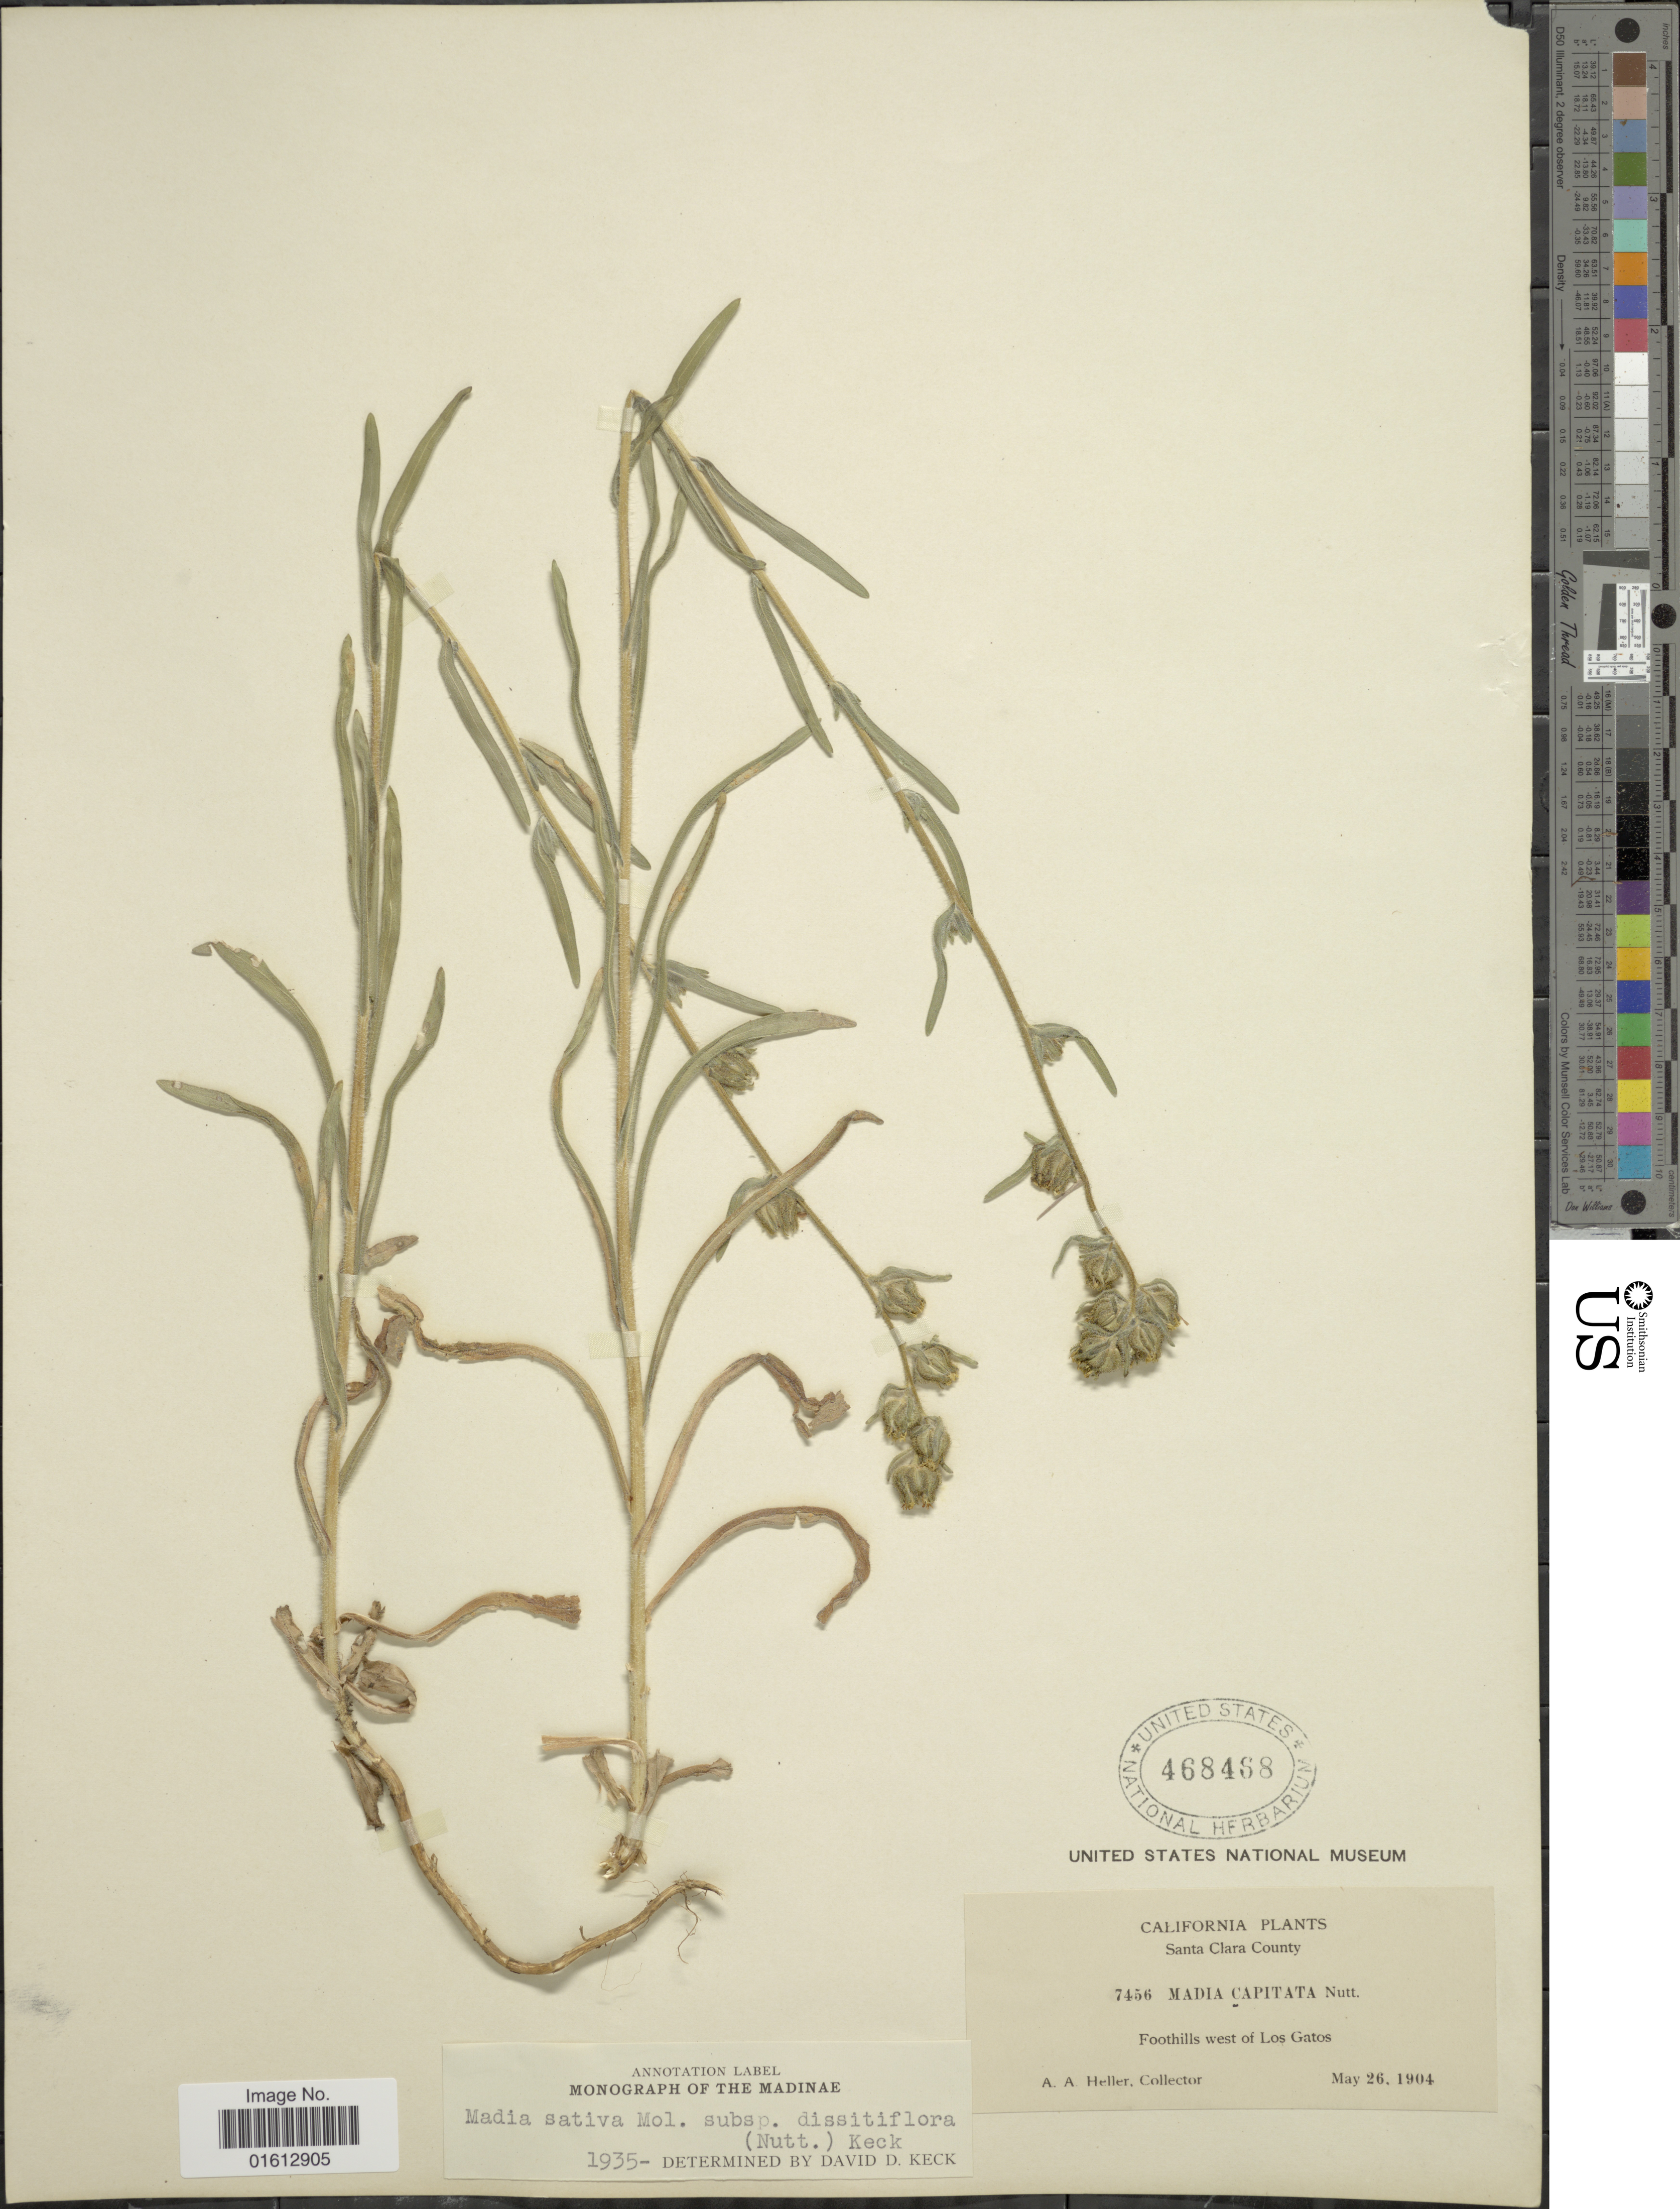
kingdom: Plantae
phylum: Tracheophyta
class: Magnoliopsida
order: Asterales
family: Asteraceae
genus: Madia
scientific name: Madia gracilis subsp. gracilis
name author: (Sm.) D.D. Keck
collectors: A. A. Heller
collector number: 7456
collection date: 1904-05-26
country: United States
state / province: California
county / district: Santa Clara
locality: California, Santa Clara County, Foothills west of Los Gatos.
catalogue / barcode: US 468468